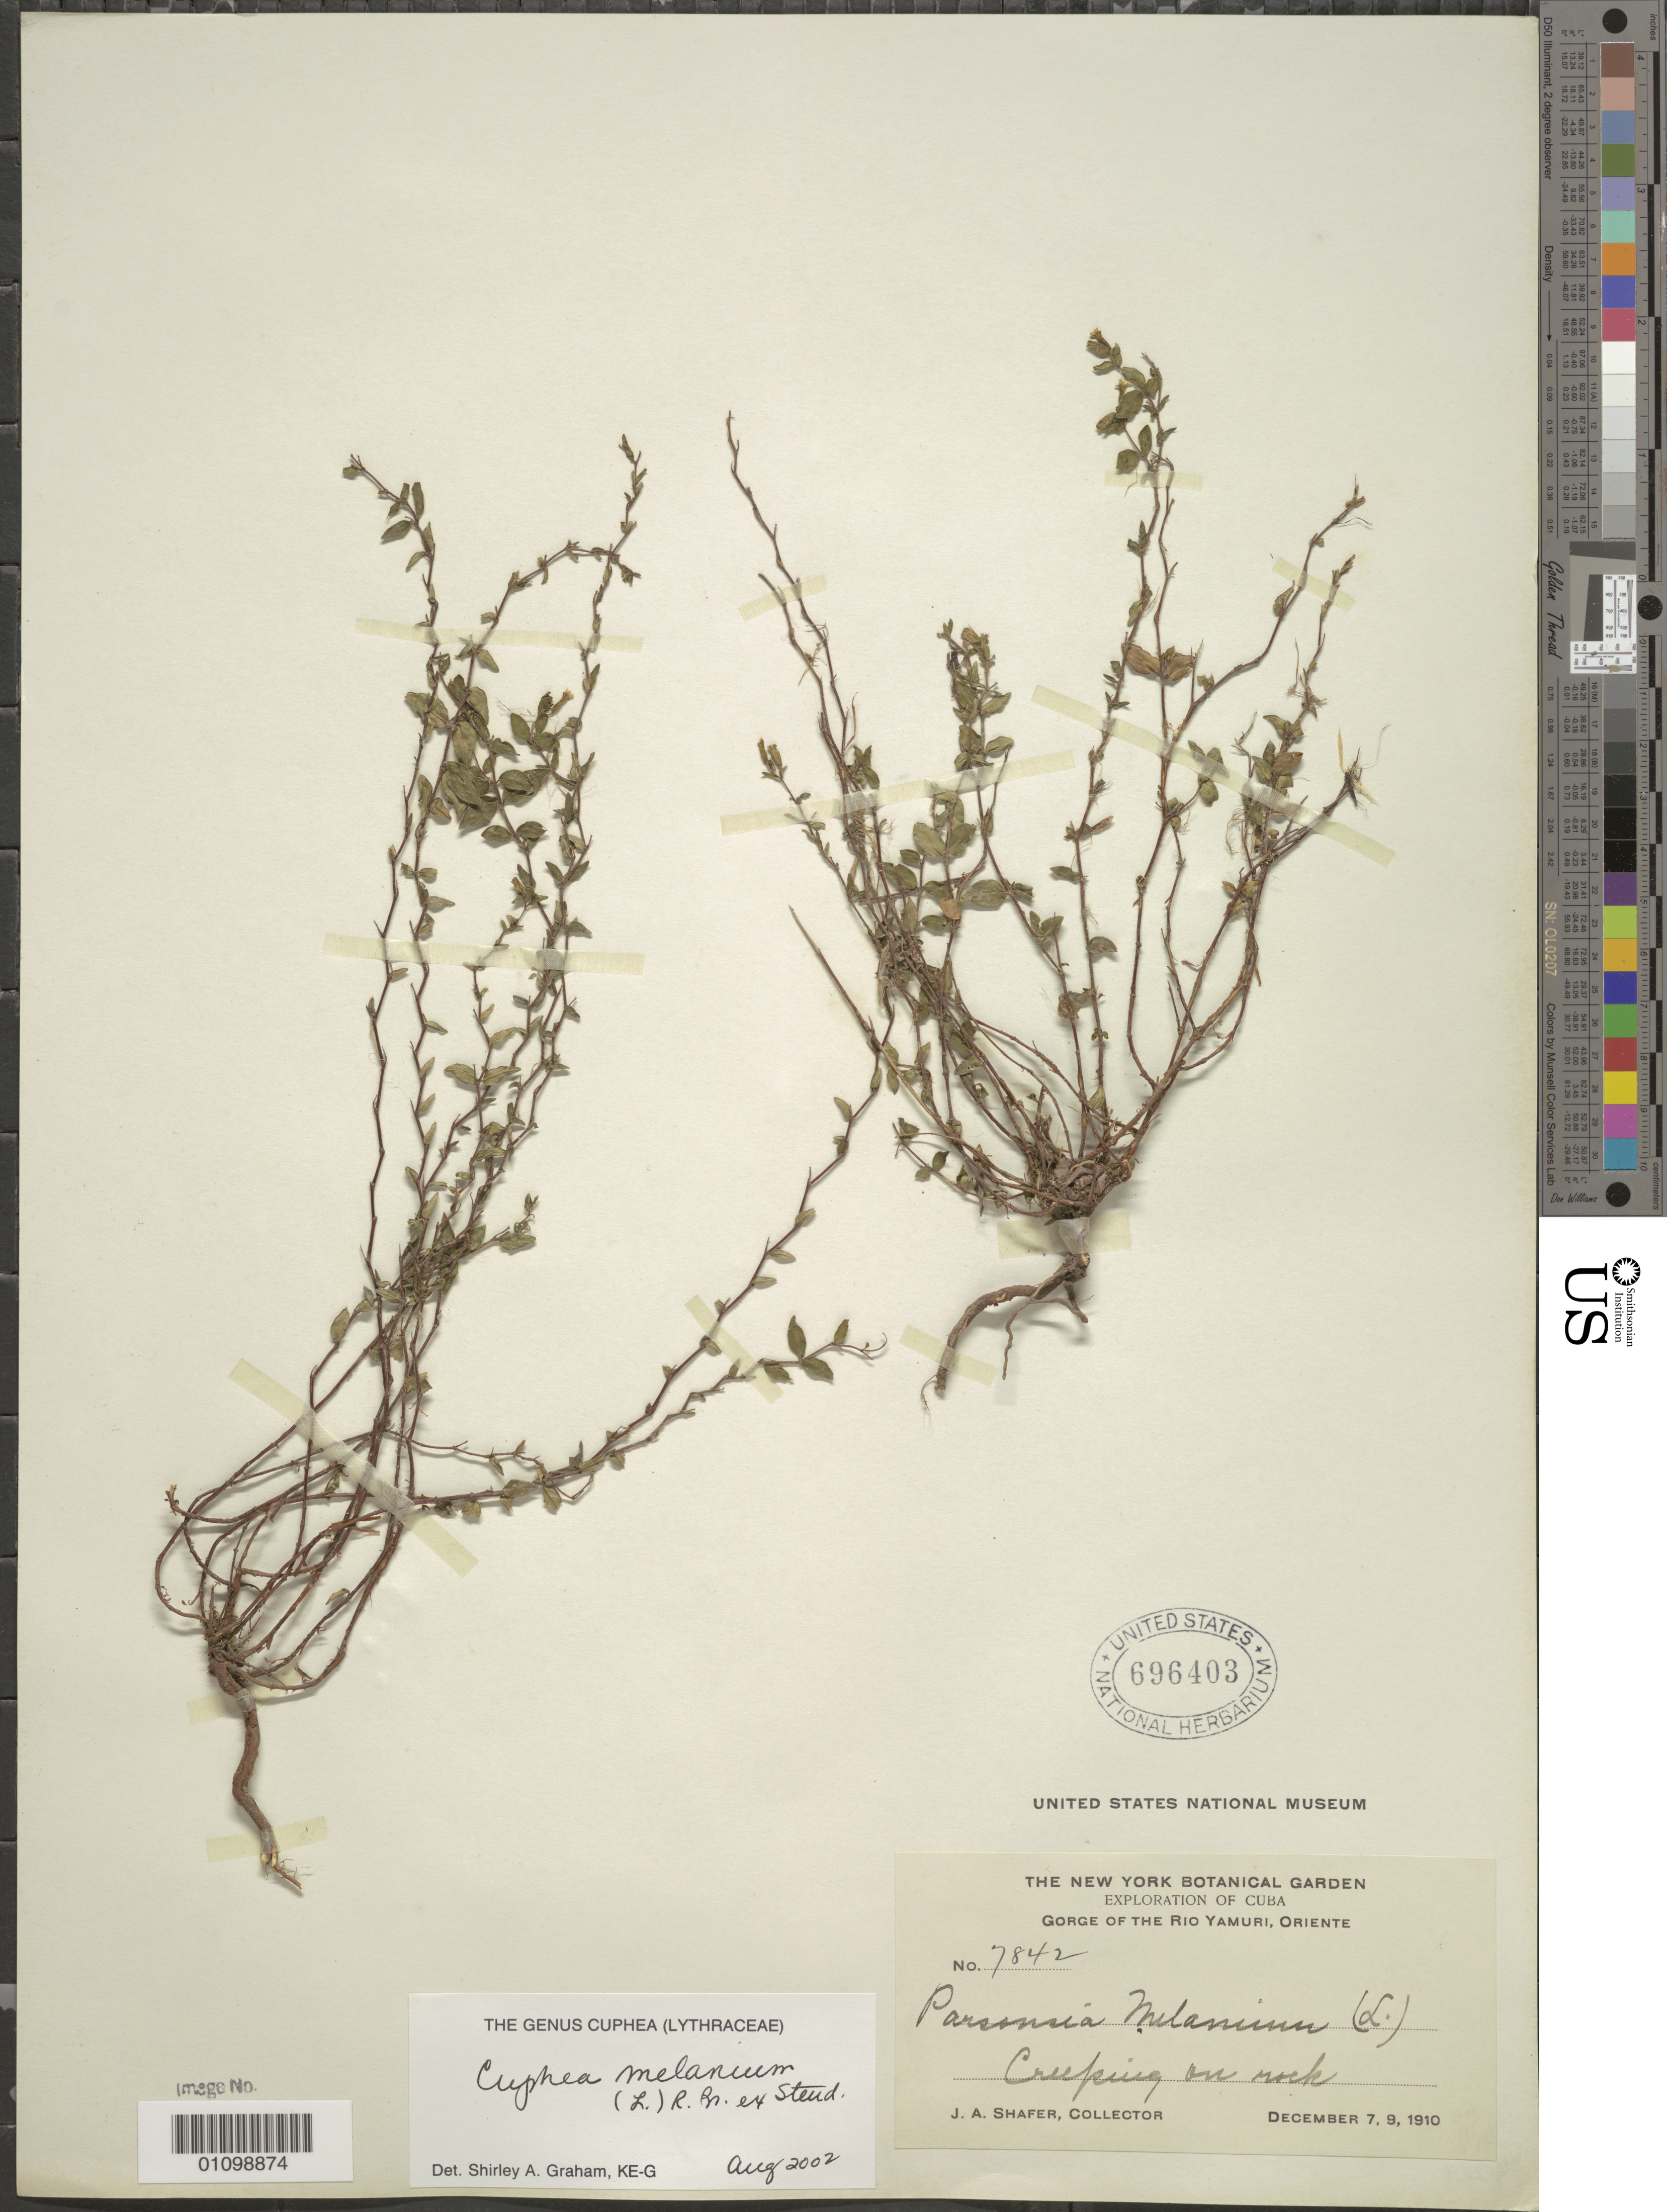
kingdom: Plantae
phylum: Tracheophyta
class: Magnoliopsida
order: Myrtales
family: Lythraceae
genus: Cuphea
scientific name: Cuphea melanium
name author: (L.) Cramer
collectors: J. A. Shafer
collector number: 7842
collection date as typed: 07 Dec 1910 and 09 Dec 1910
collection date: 1910-12-07,1910-12-09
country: Cuba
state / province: Oriente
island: Cuba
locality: Gorge of the Rio Yamuri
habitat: Creeping on rock.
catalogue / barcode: US 696403